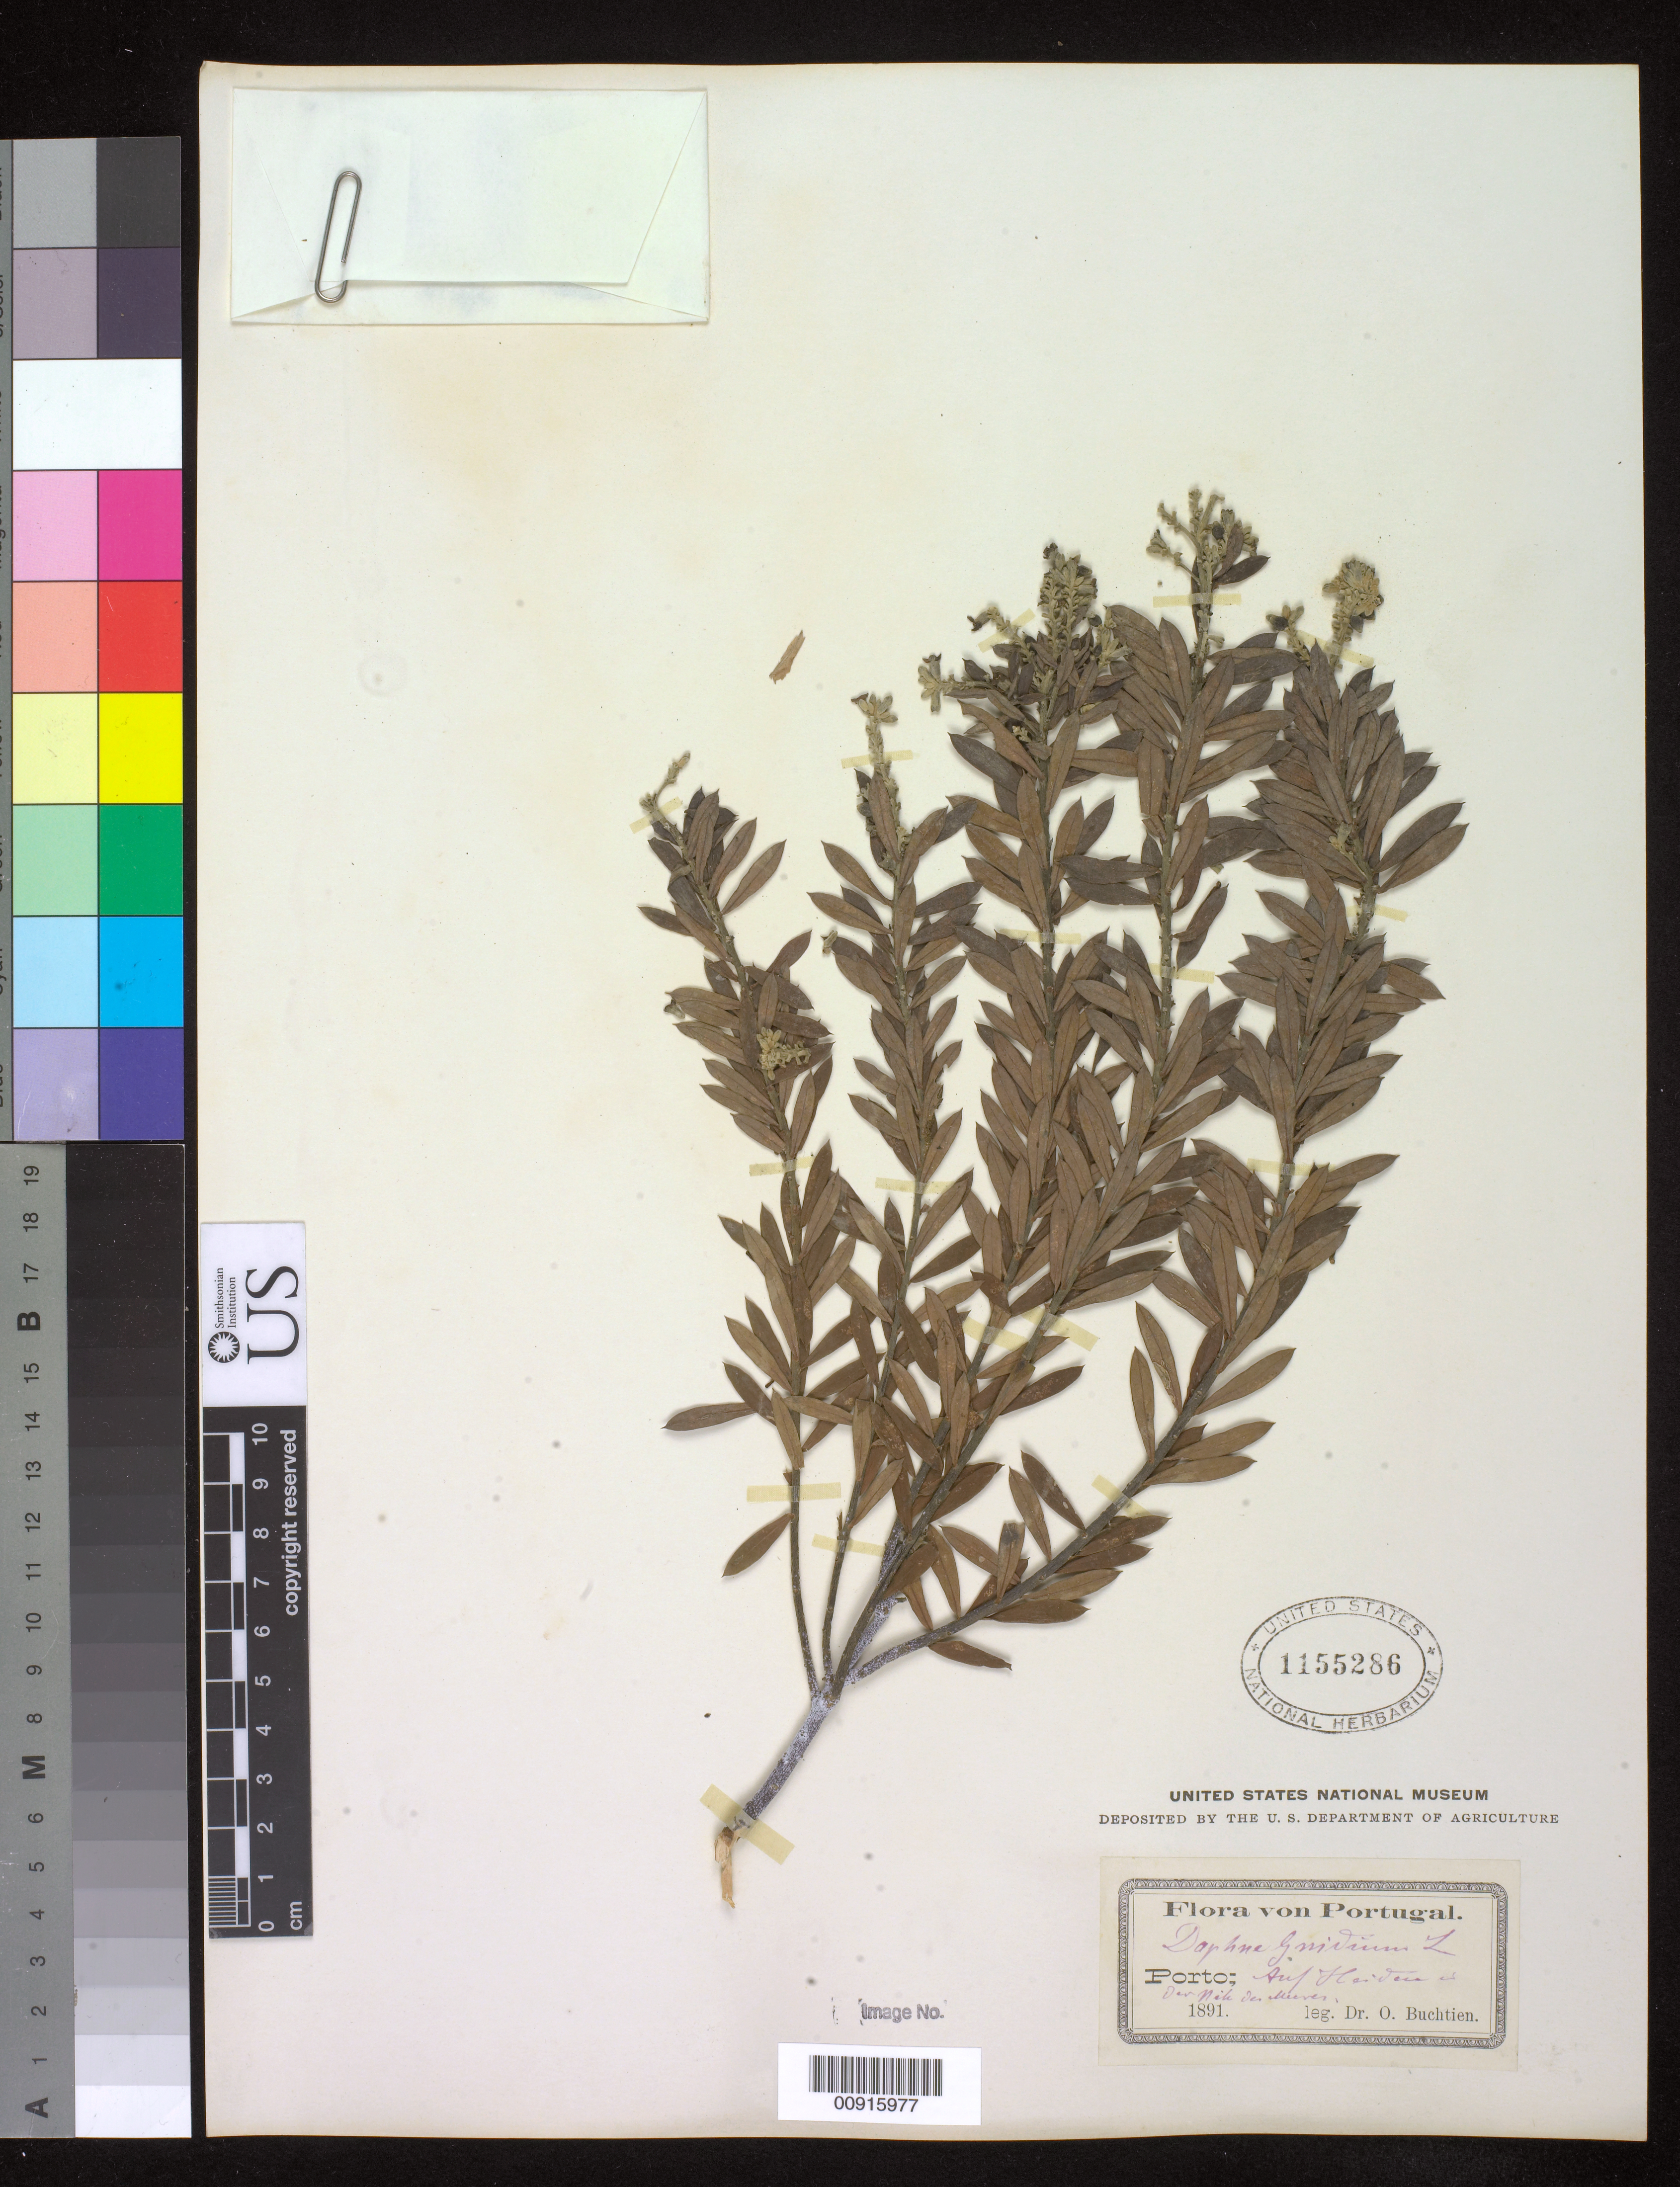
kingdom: Plantae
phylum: Tracheophyta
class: Magnoliopsida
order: Malvales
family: Thymelaeaceae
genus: Daphne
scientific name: Daphne gnidium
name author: L.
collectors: O. Buchtien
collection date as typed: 1891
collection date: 1891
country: Portugal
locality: Porto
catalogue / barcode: US 1155286